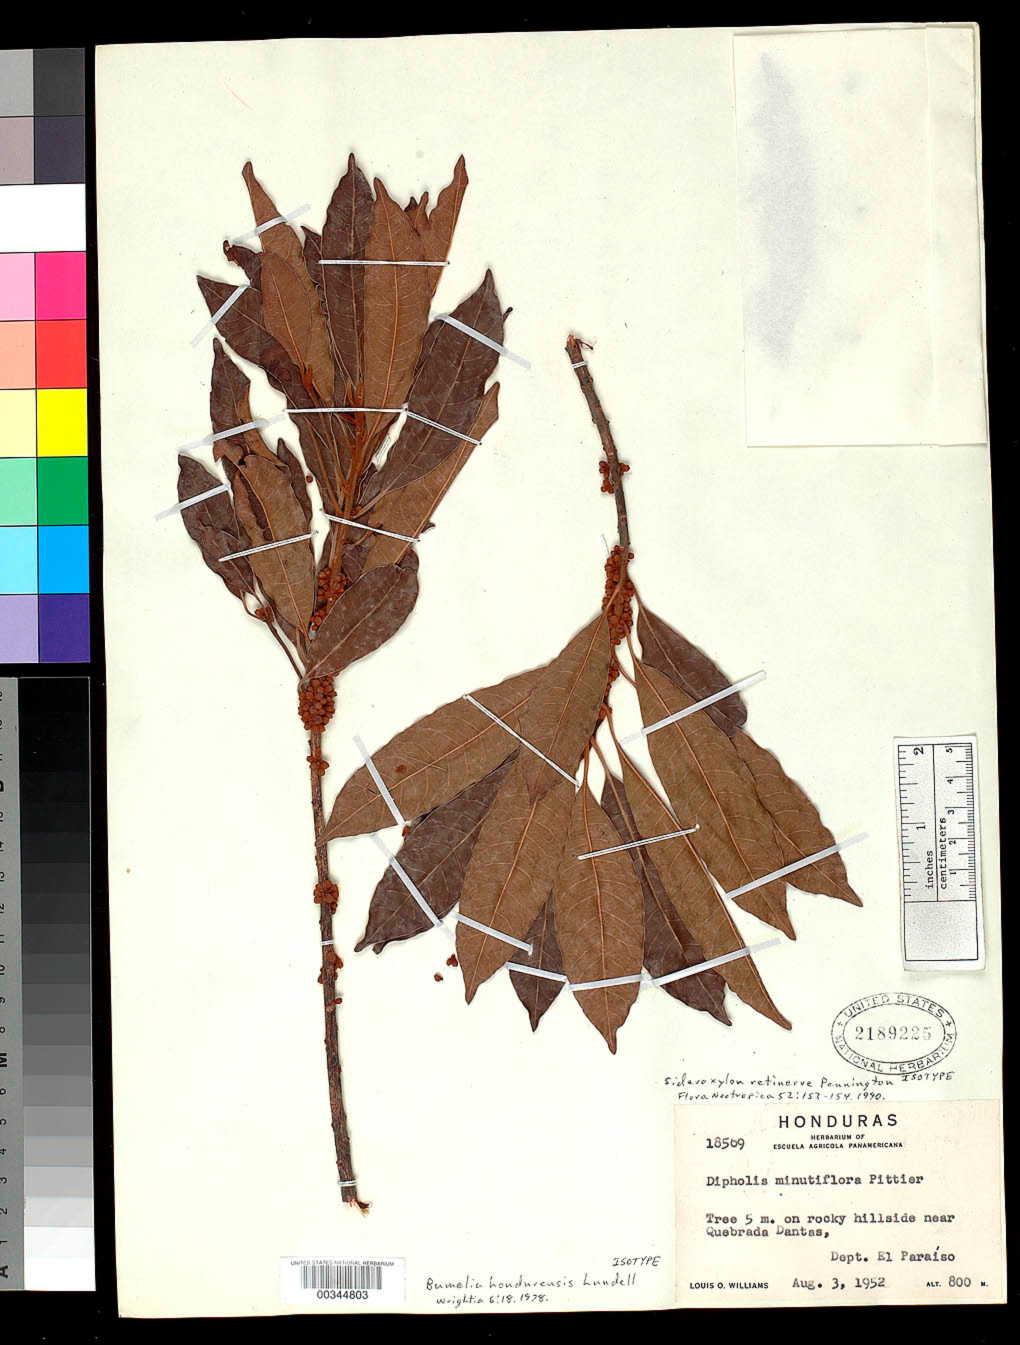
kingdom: Plantae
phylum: Tracheophyta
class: Magnoliopsida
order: Ericales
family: Sapotaceae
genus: Bumelia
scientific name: Bumelia hondurensis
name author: Lundell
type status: Isotype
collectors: L. O. Williams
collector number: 18569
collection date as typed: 03 Aug 1952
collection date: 1952-08-03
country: Honduras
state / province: El Paraíso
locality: Rocky hillside near Quebrada Dantas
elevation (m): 800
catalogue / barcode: US 2189225